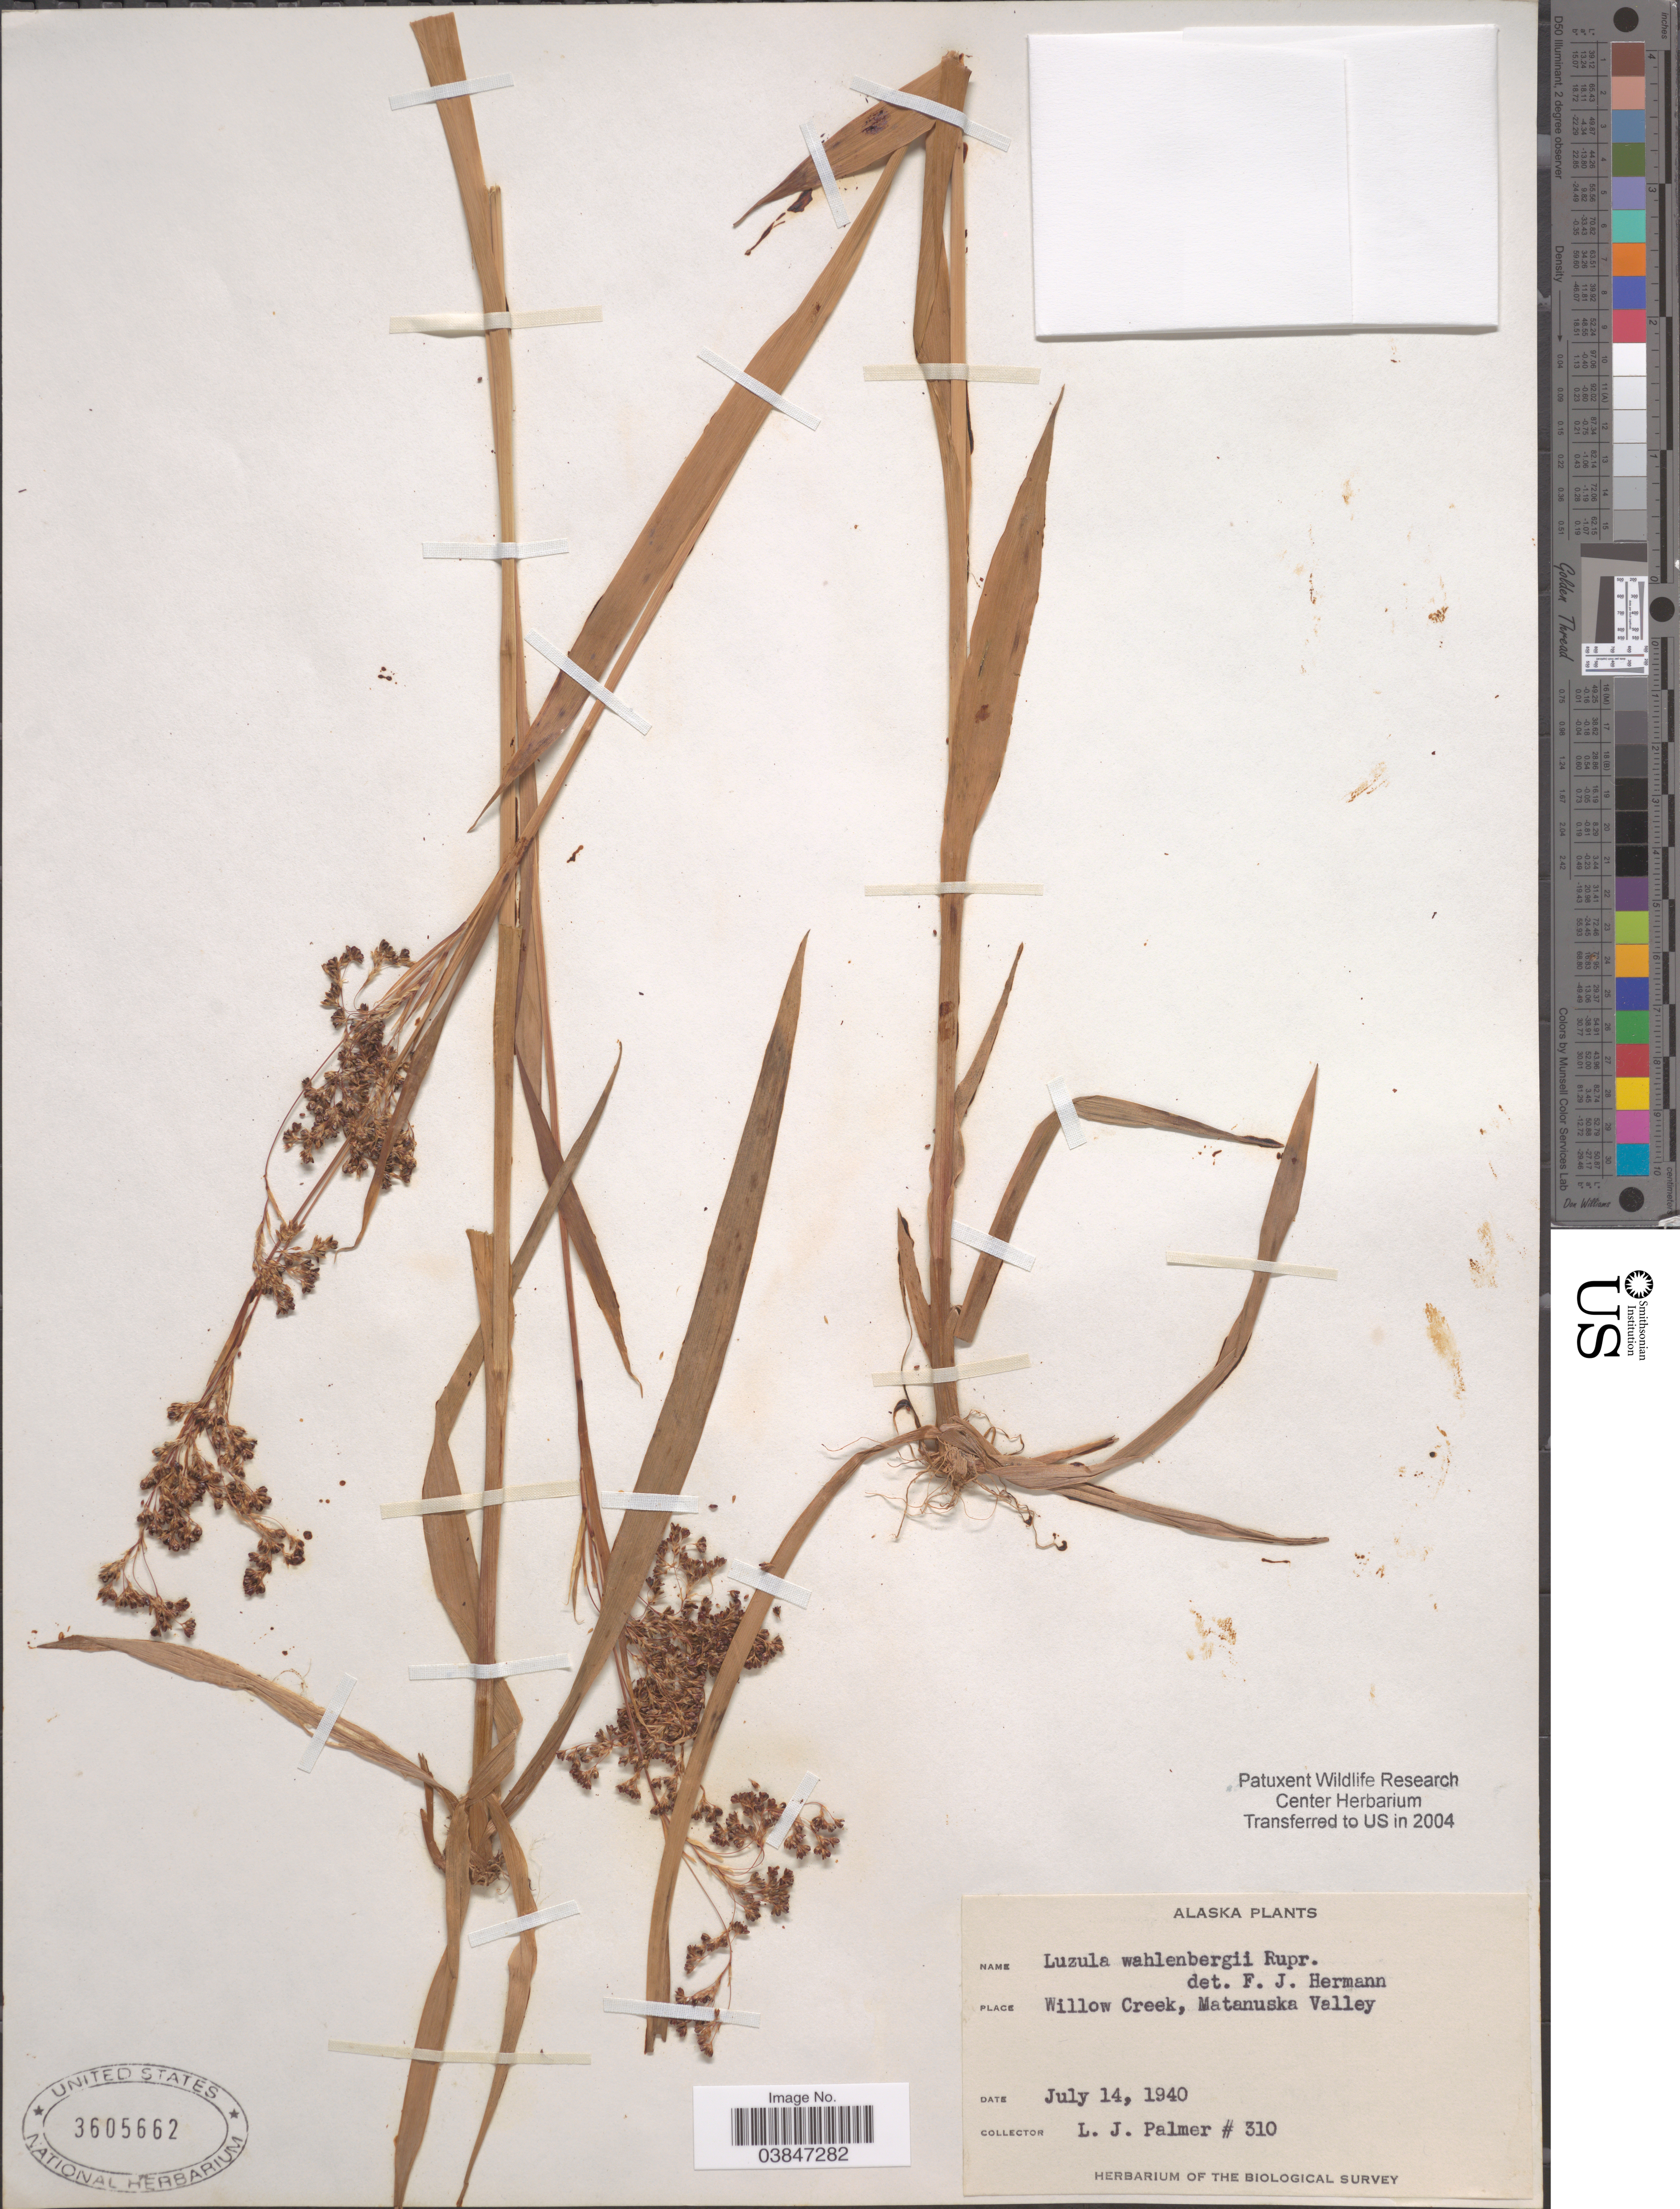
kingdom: Plantae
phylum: Tracheophyta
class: Liliopsida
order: Poales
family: Juncaceae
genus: Luzula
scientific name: Luzula wahlenbergii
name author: Rupr.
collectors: L. J. Palmer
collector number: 310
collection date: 1940-07-14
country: United States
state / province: Alaska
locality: Willow Creek, Matanuska Valley.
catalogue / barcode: US 3605662